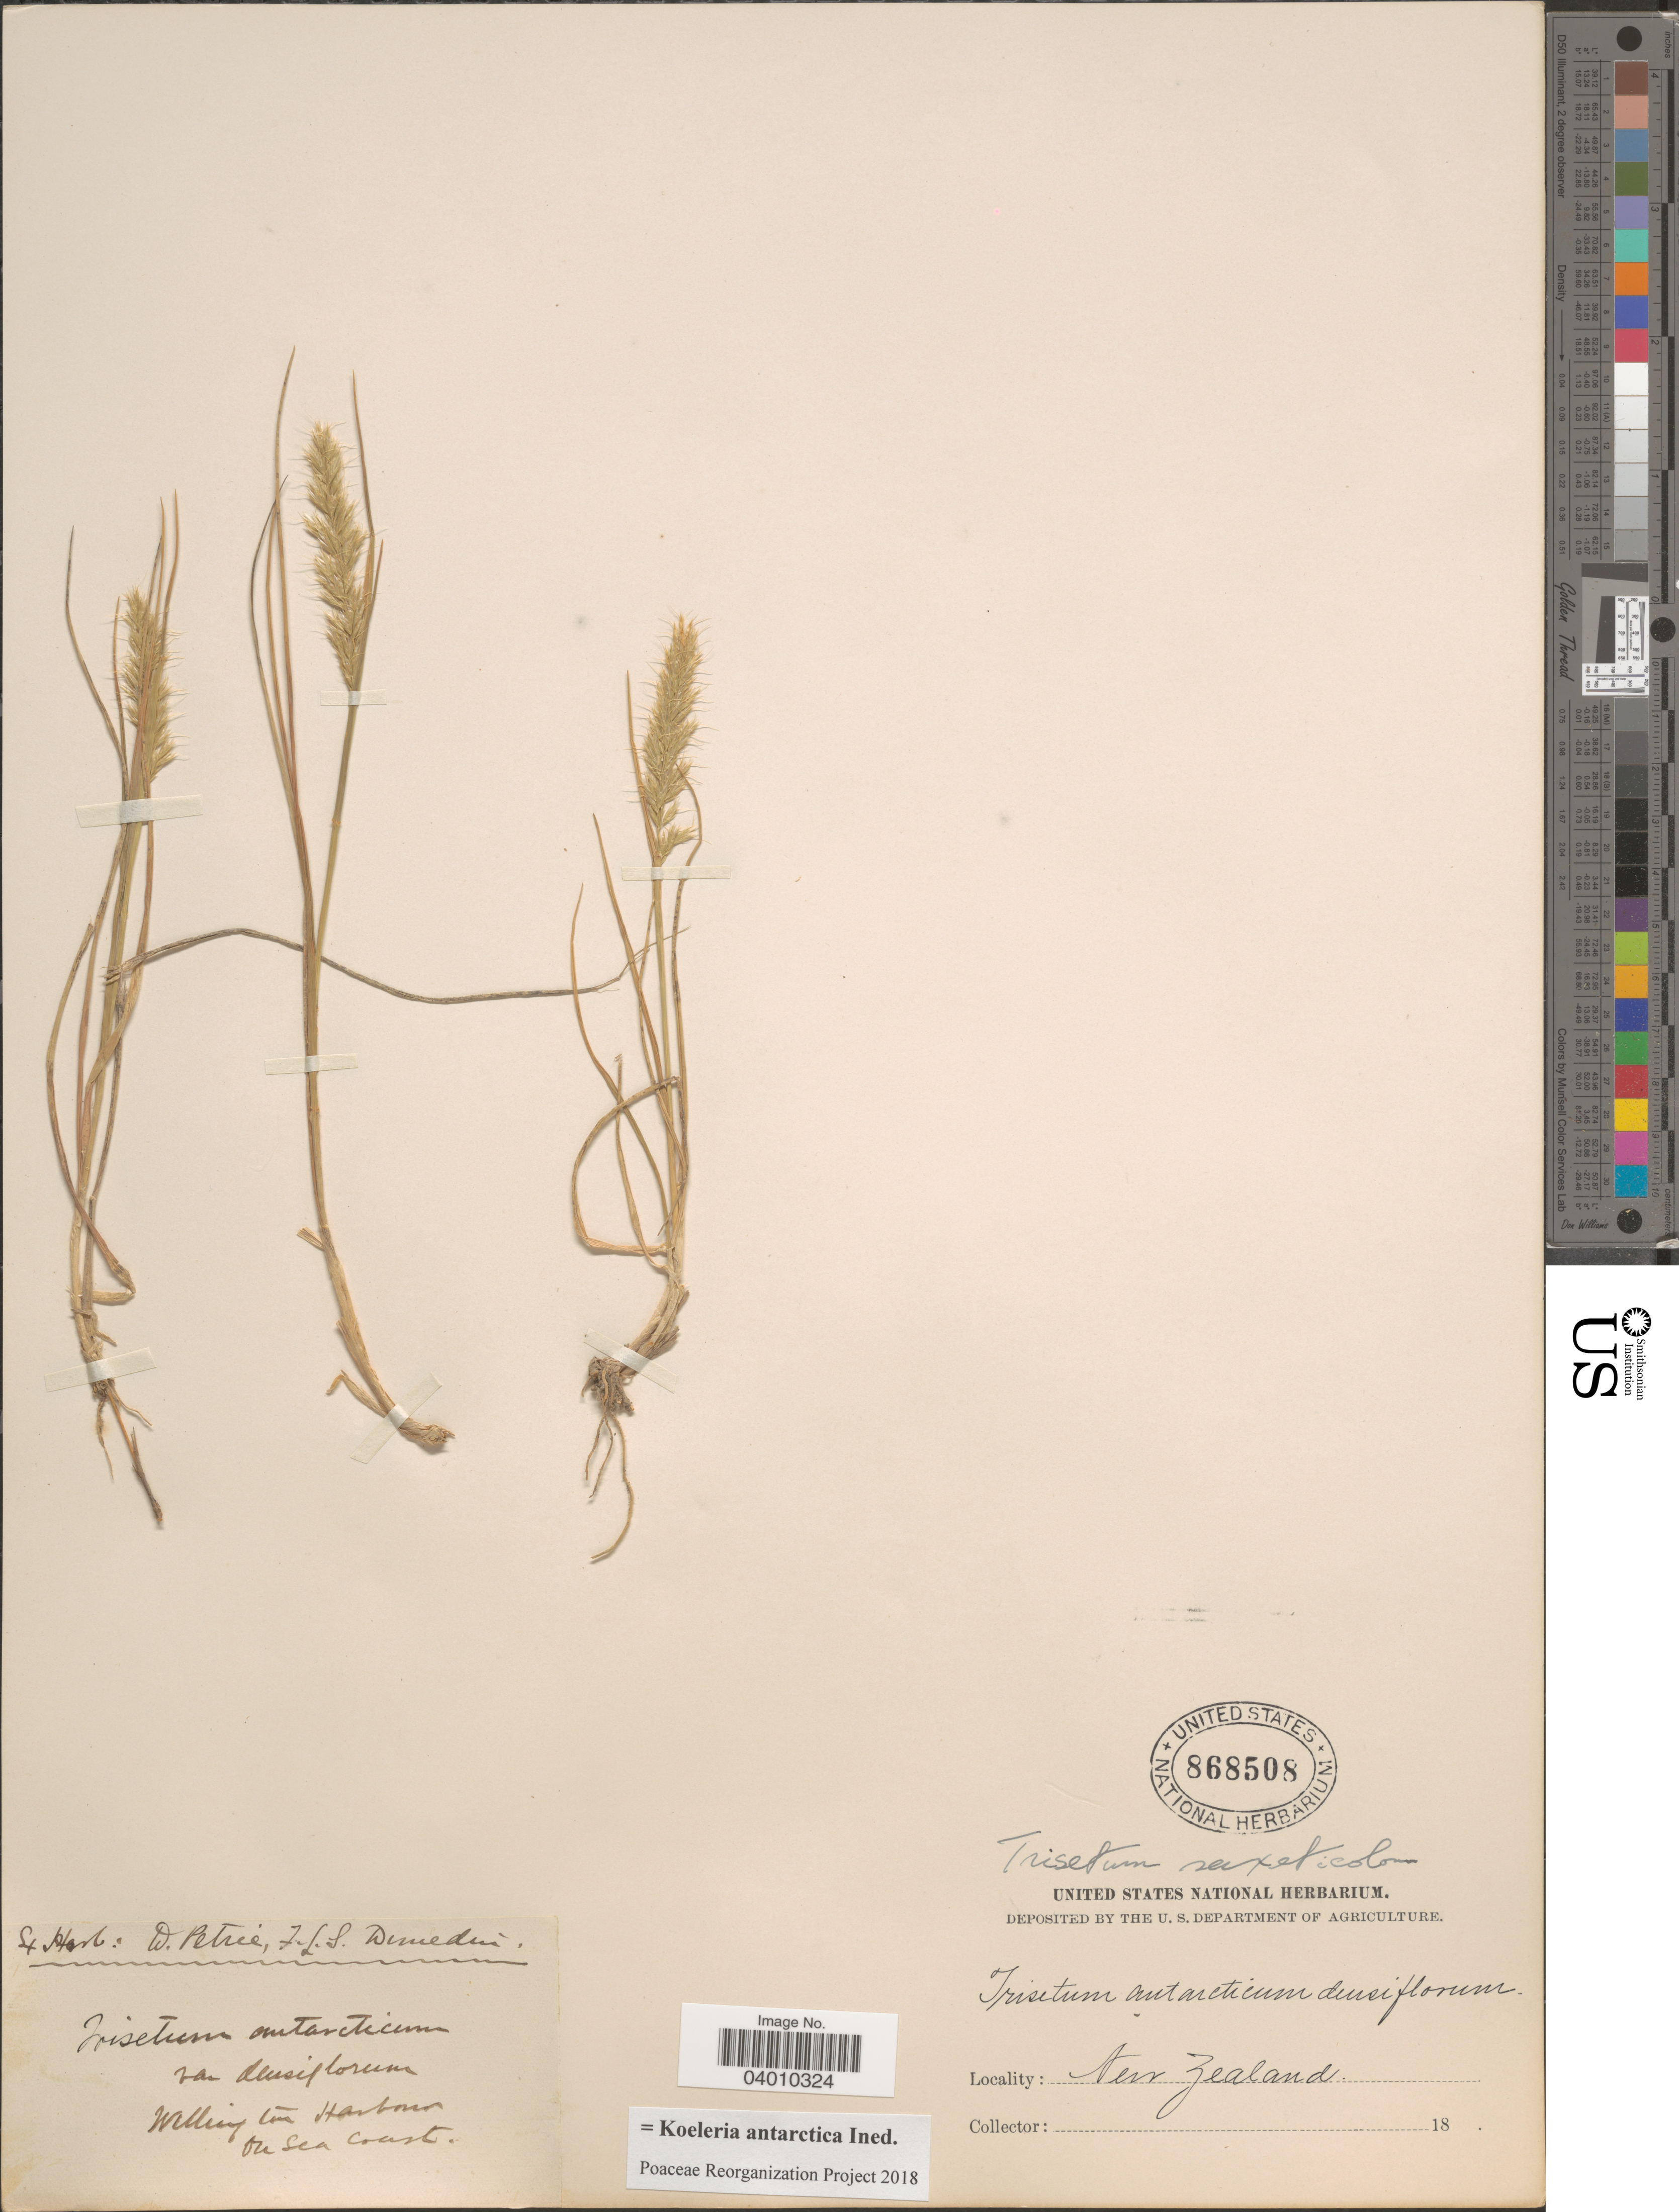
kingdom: Plantae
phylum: Tracheophyta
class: Liliopsida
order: Poales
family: Poaceae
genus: Koeleria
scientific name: Koeleria antarctica ined.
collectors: Ex Herb. D. Petrie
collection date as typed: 18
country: New Zealand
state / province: Wellington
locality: Wellington Harbour on sea coast.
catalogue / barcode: US 868508